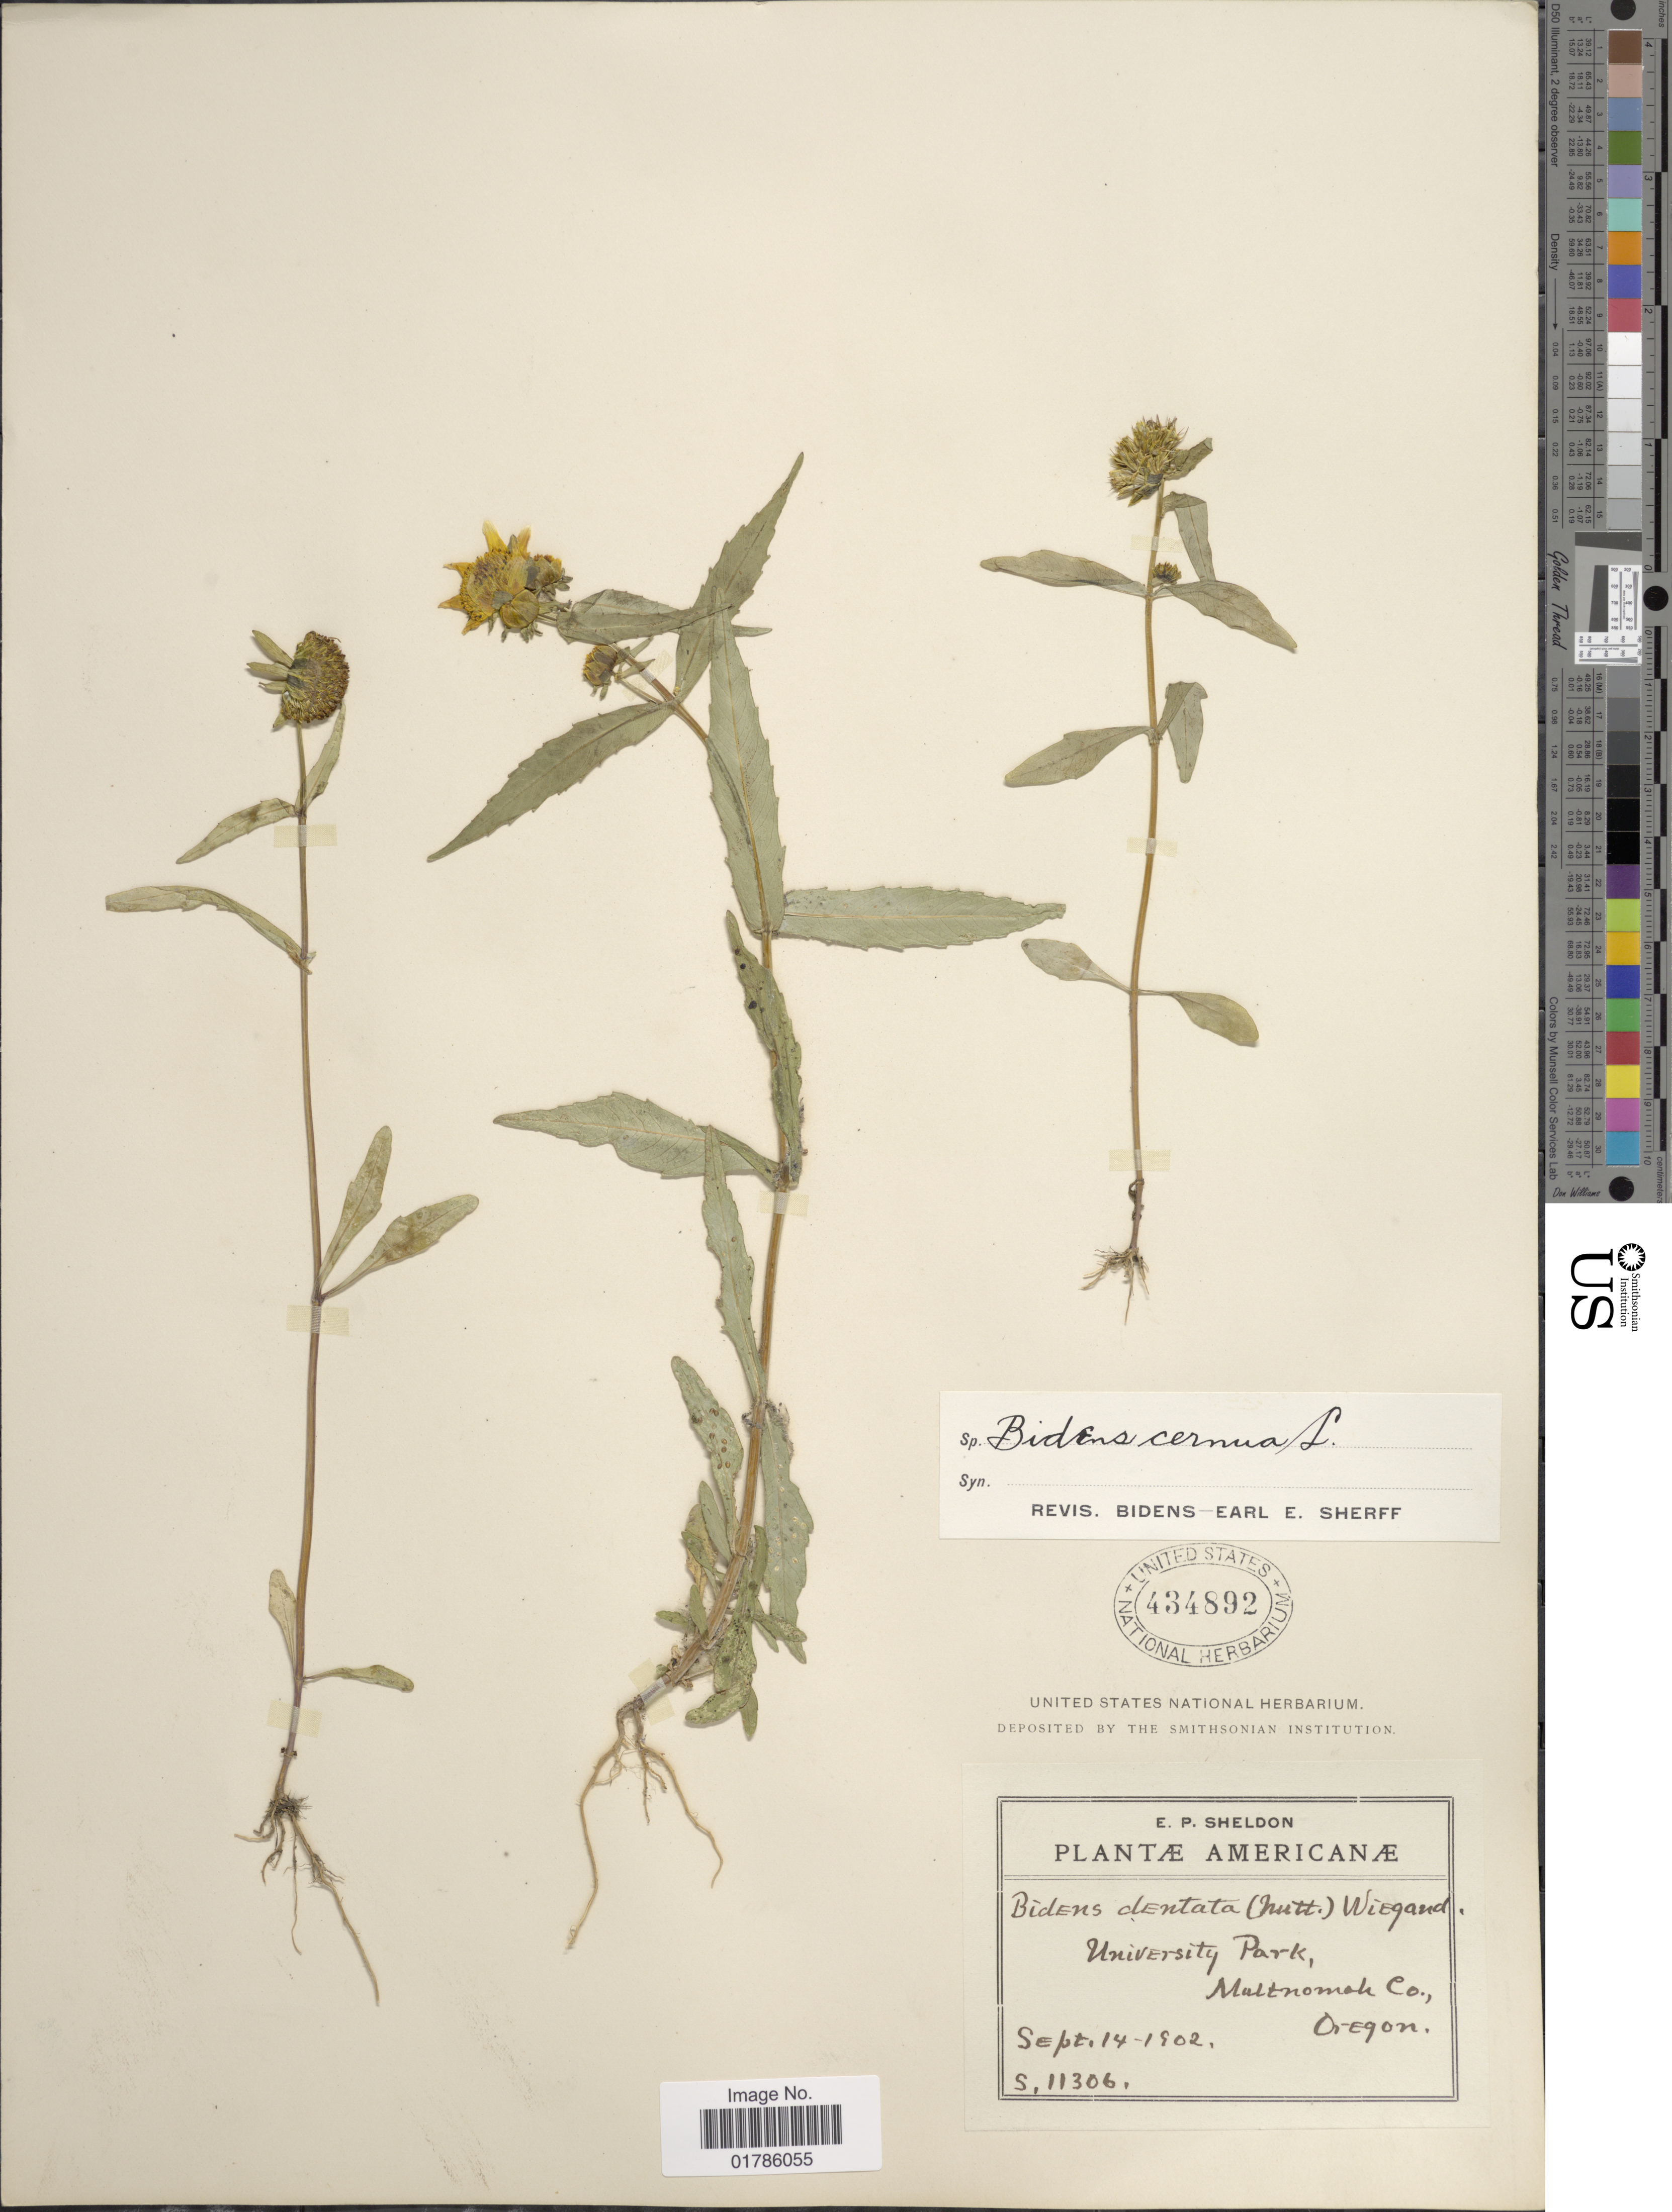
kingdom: Plantae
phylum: Tracheophyta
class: Magnoliopsida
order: Asterales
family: Asteraceae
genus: Bidens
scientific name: Bidens cernua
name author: L.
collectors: E. P. Sheldon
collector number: S11306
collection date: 1902-09-14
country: United States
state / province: Oregon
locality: University Park, Mattnomak Co.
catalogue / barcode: US 434892